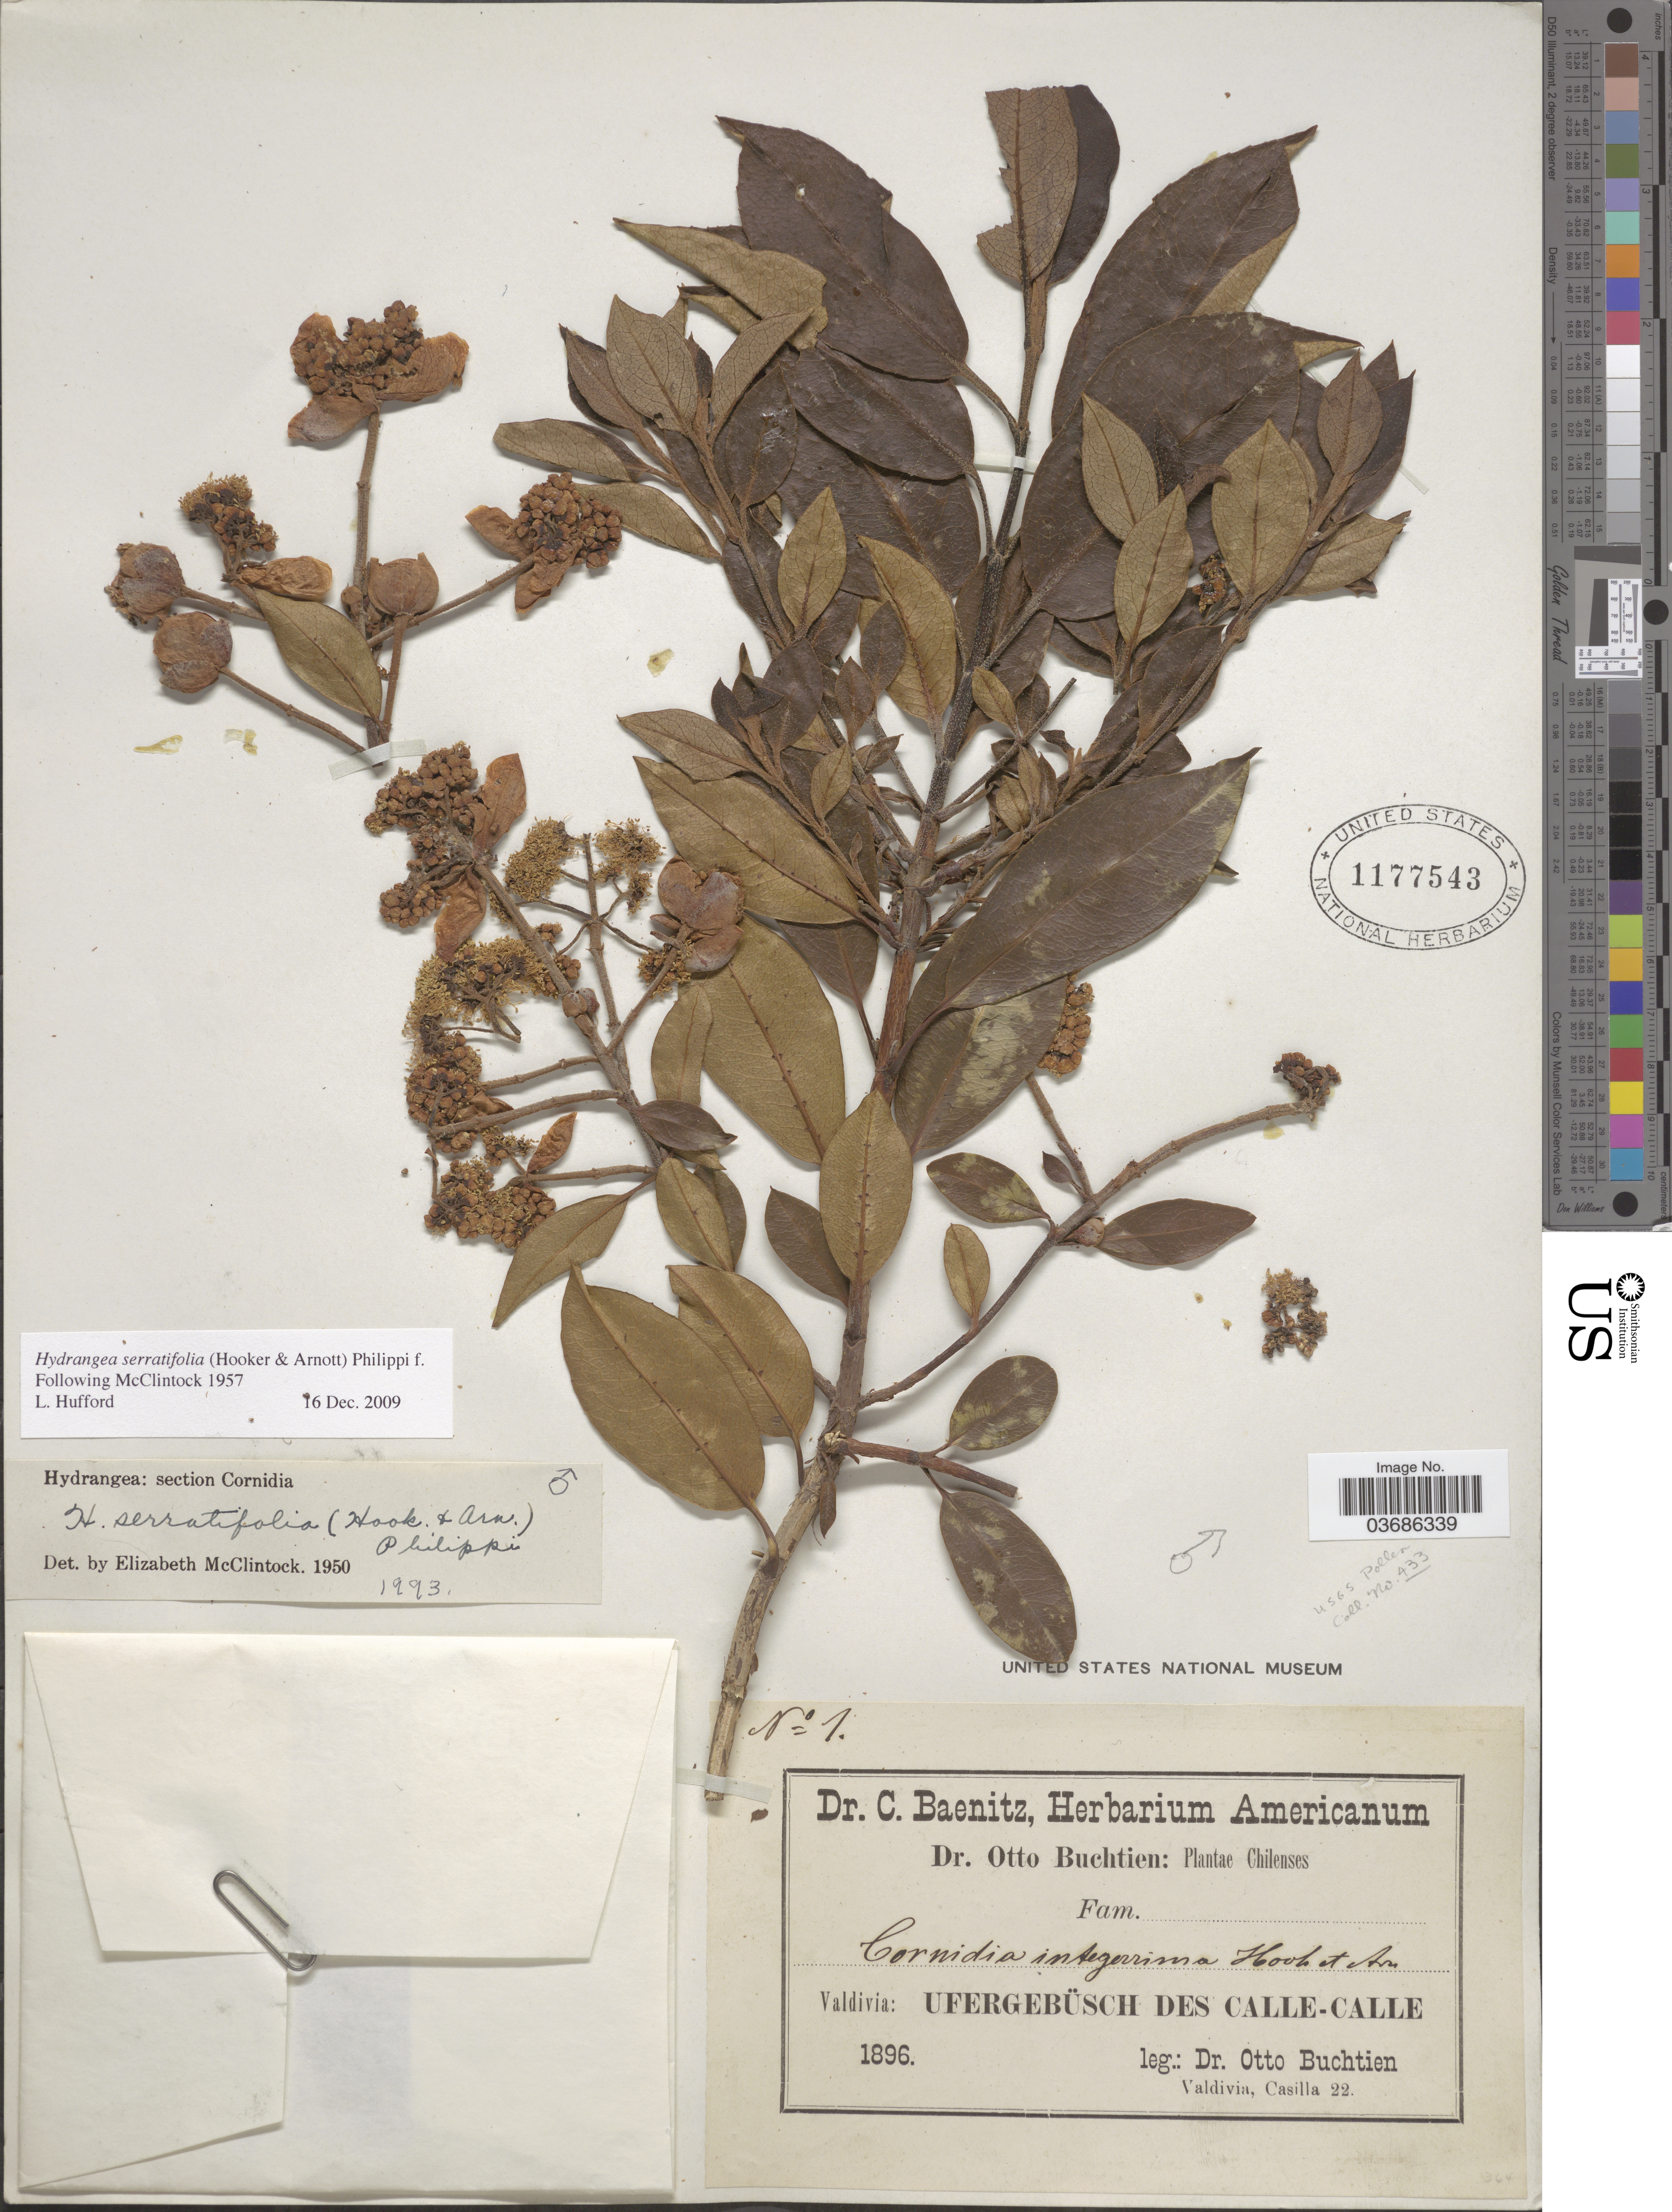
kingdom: Plantae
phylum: Tracheophyta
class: Magnoliopsida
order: Cornales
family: Hydrangeaceae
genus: Hydrangea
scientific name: Hydrangea serratifolia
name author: (Hook. & Arn.) F. Phil.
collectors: O. Buchtien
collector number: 1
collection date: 1896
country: Chile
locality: Valdivia: Ufergebüsch des Calle-Calle.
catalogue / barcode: US 1177543